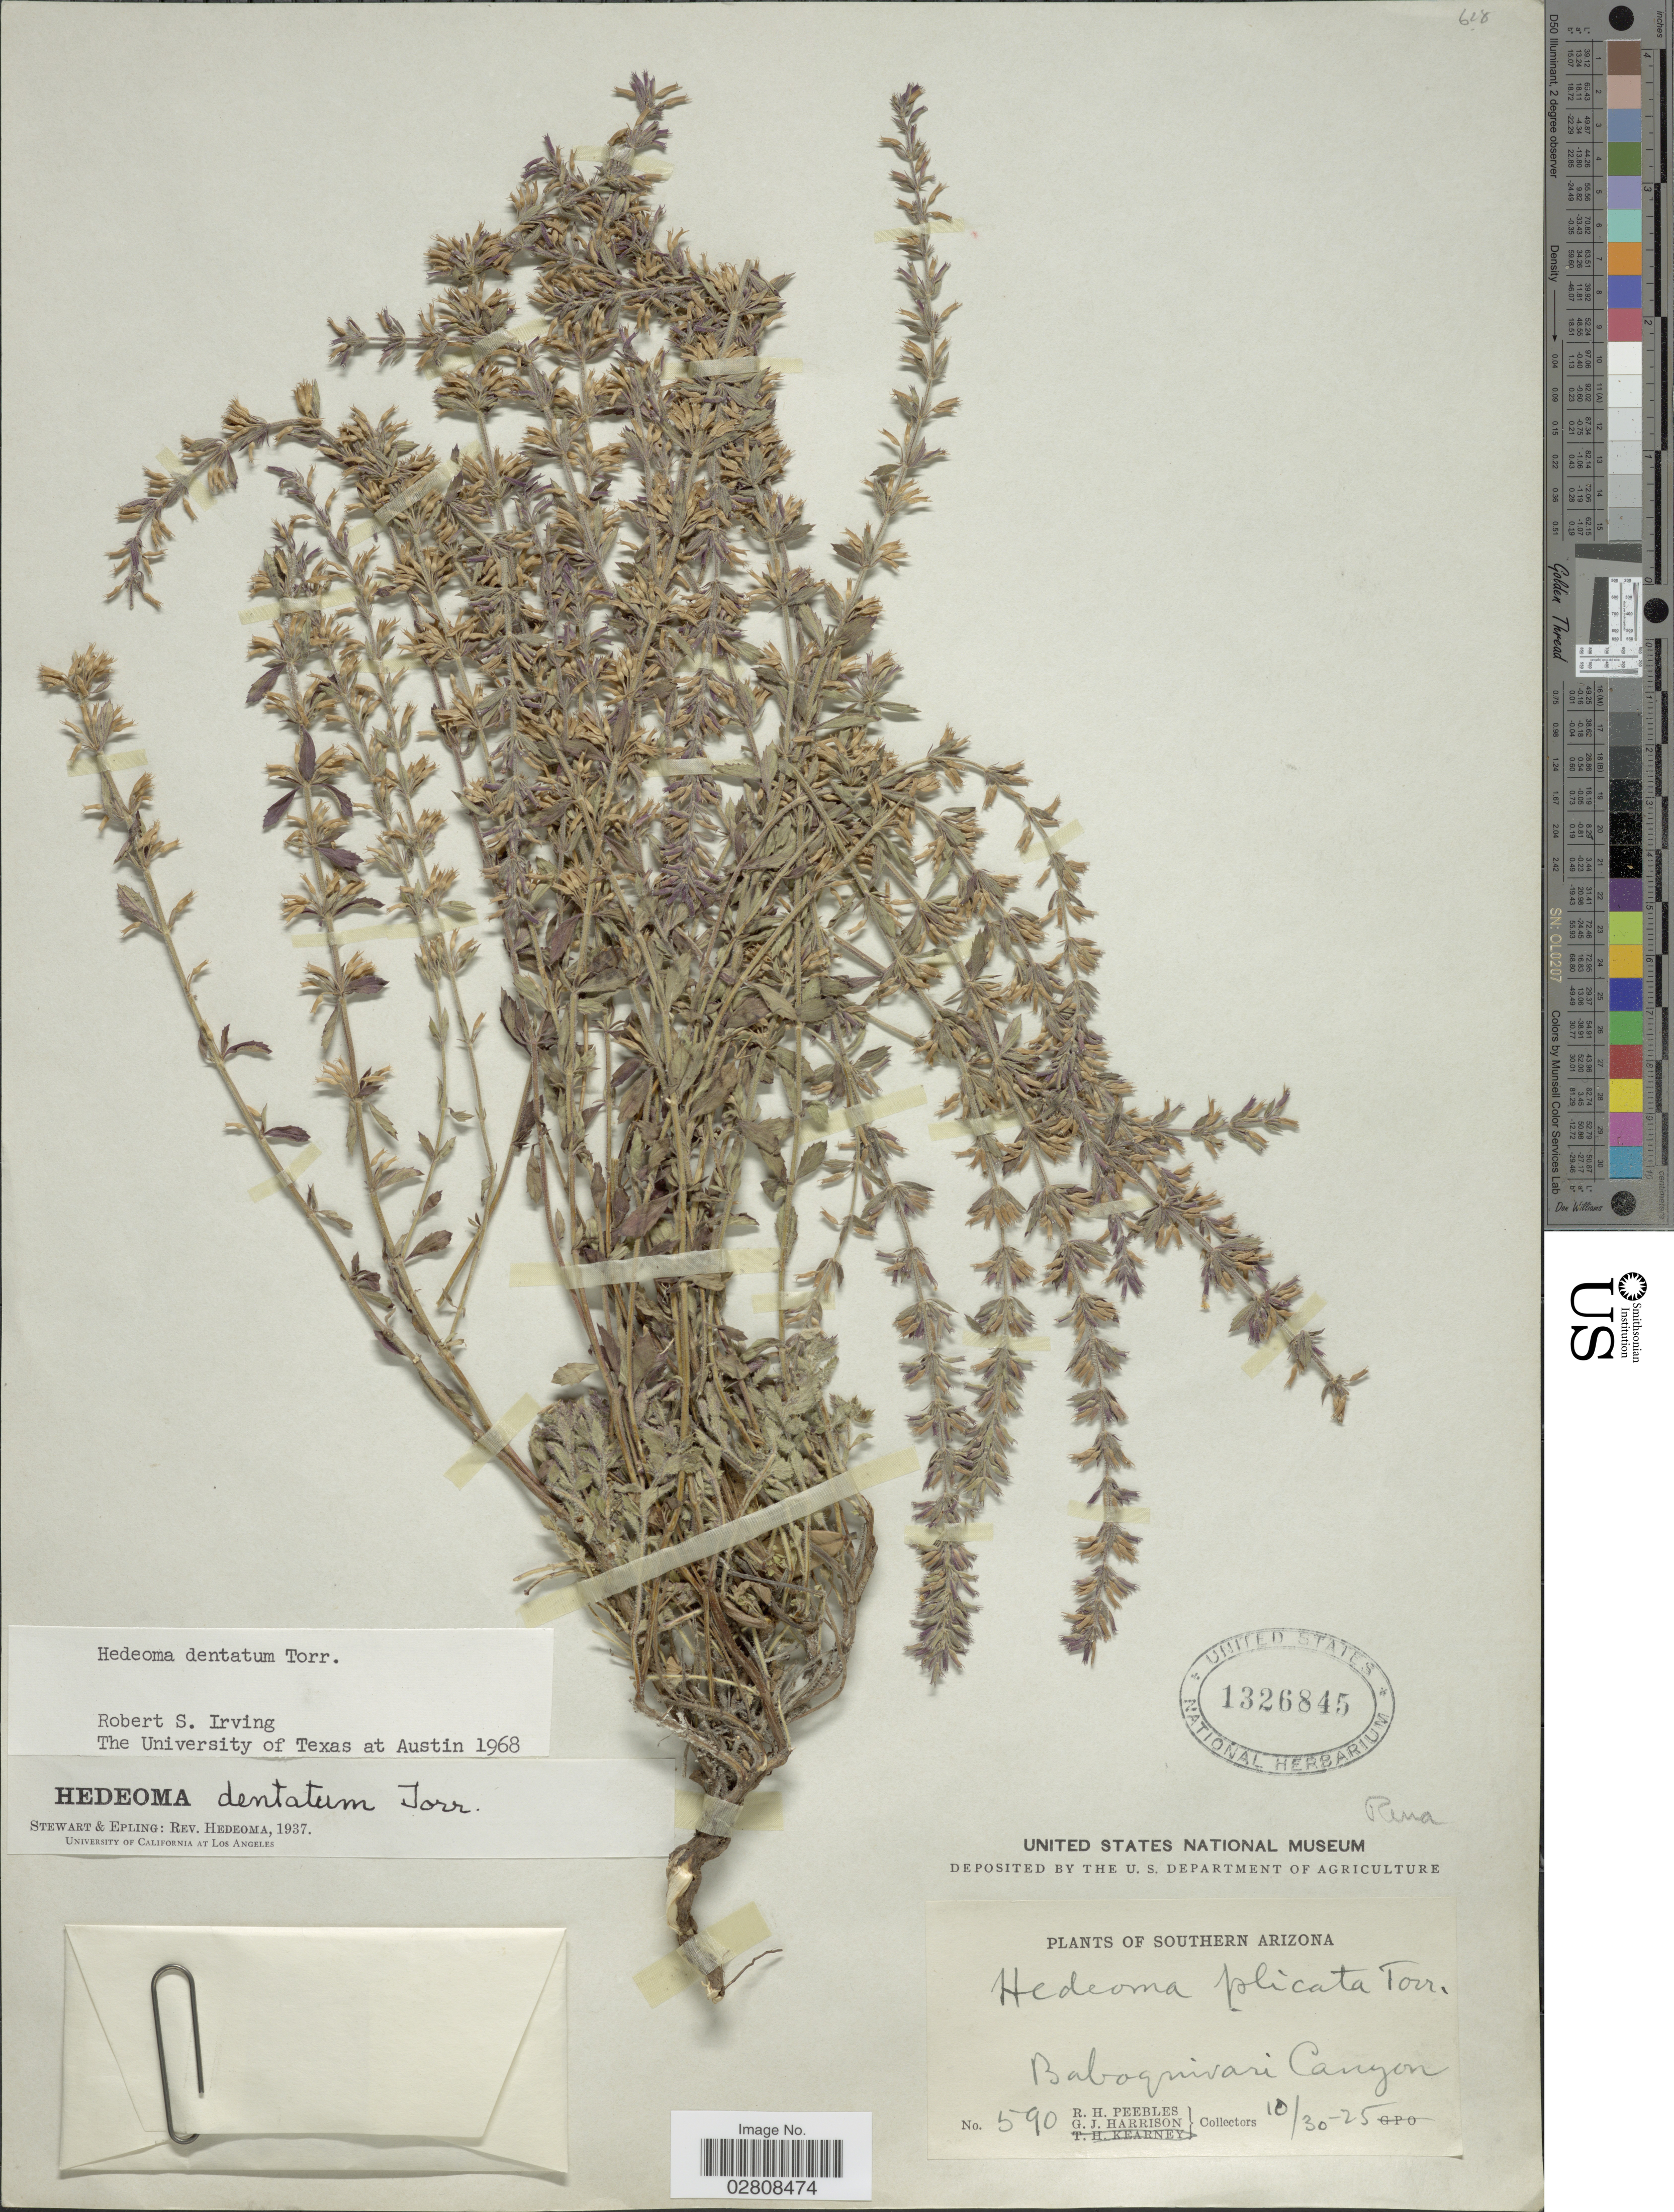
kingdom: Plantae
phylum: Tracheophyta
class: Magnoliopsida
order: Lamiales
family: Lamiaceae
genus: Hedeoma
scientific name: Hedeoma dentata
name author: Torr.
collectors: R. H. Peebles & G. J. Harrison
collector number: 590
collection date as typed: Transcribed d/m/y: 30/10/25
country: United States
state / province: Arizona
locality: Southern Arizona. Baboquivari Canyon.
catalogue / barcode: US 1326845